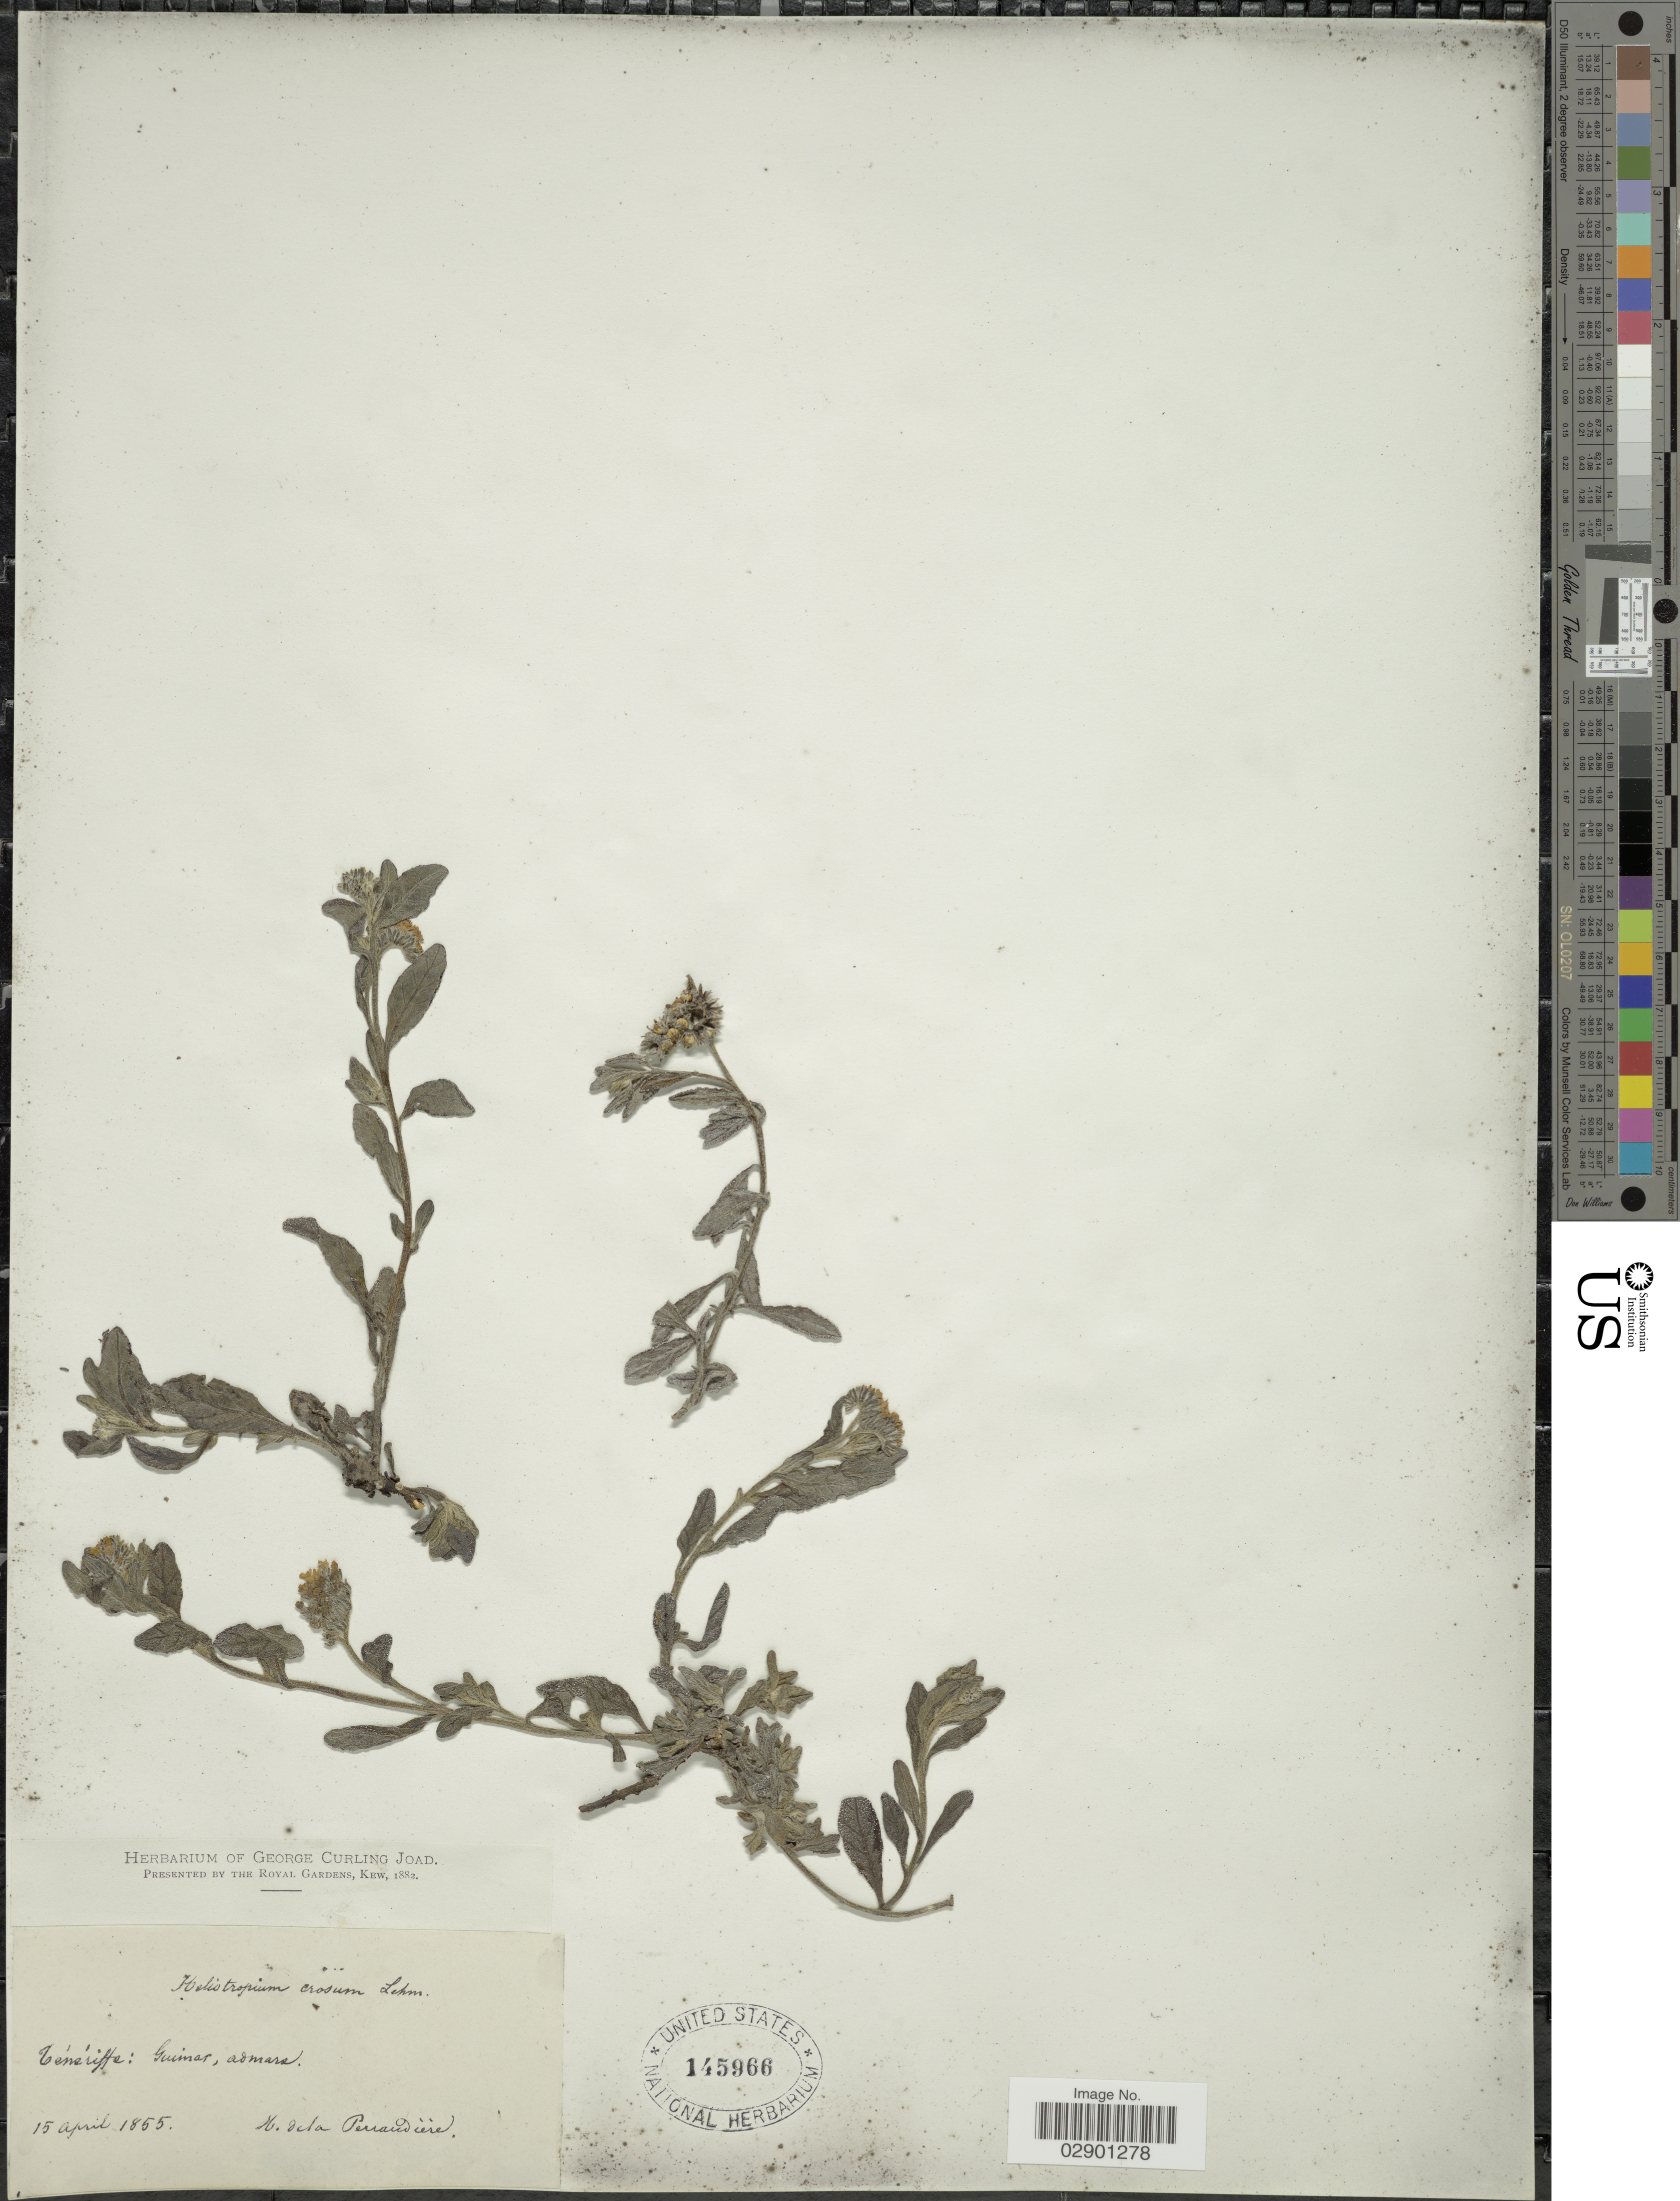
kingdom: Plantae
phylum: Tracheophyta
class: Magnoliopsida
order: Boraginales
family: Heliotropiaceae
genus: Heliotropium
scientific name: Heliotropium erosum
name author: Lehm.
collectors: H. de la Perraudière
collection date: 1855-04-15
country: Spain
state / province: Canarias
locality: Ténérife: Guimar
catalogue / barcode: US 145966